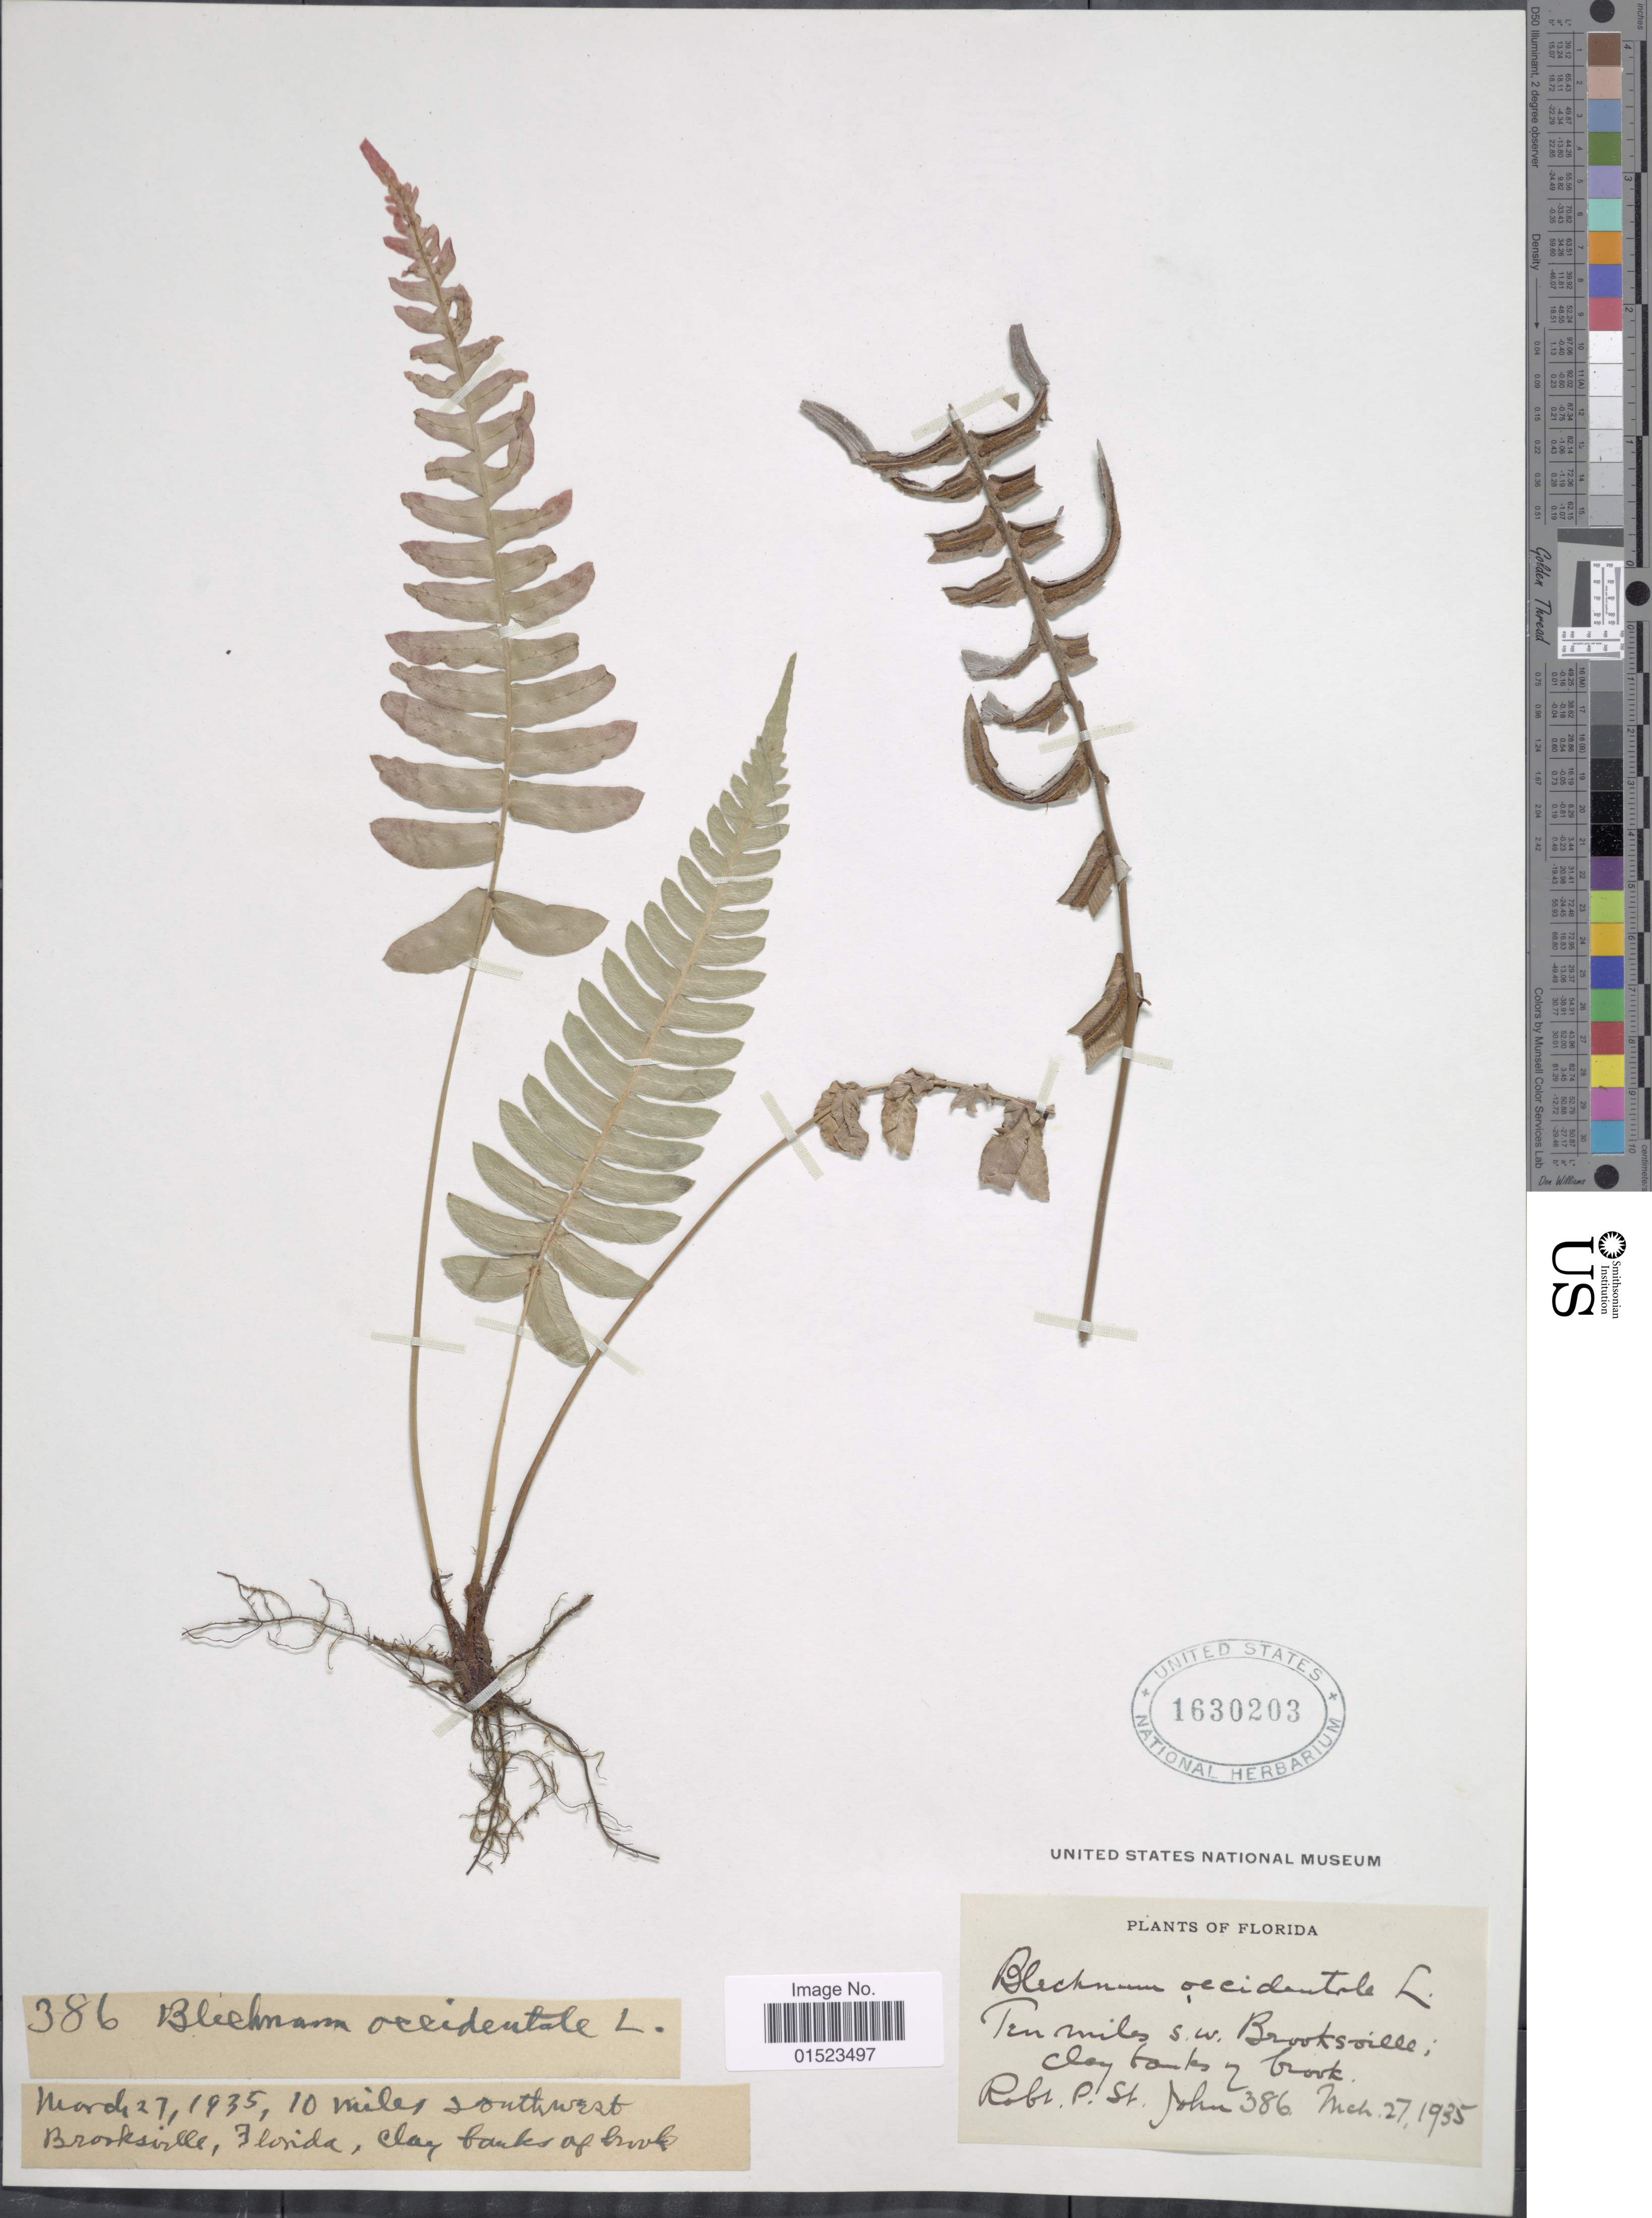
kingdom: Plantae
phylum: Tracheophyta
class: Polypodiopsida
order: Polypodiales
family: Blechnaceae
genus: Blechnum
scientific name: Blechnum glandulosum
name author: Link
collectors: R. P. St. John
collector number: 386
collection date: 1935-03-27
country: United States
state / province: Florida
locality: Ten Miles S.W. Brooksville clay banks of brook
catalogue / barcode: US 1630203